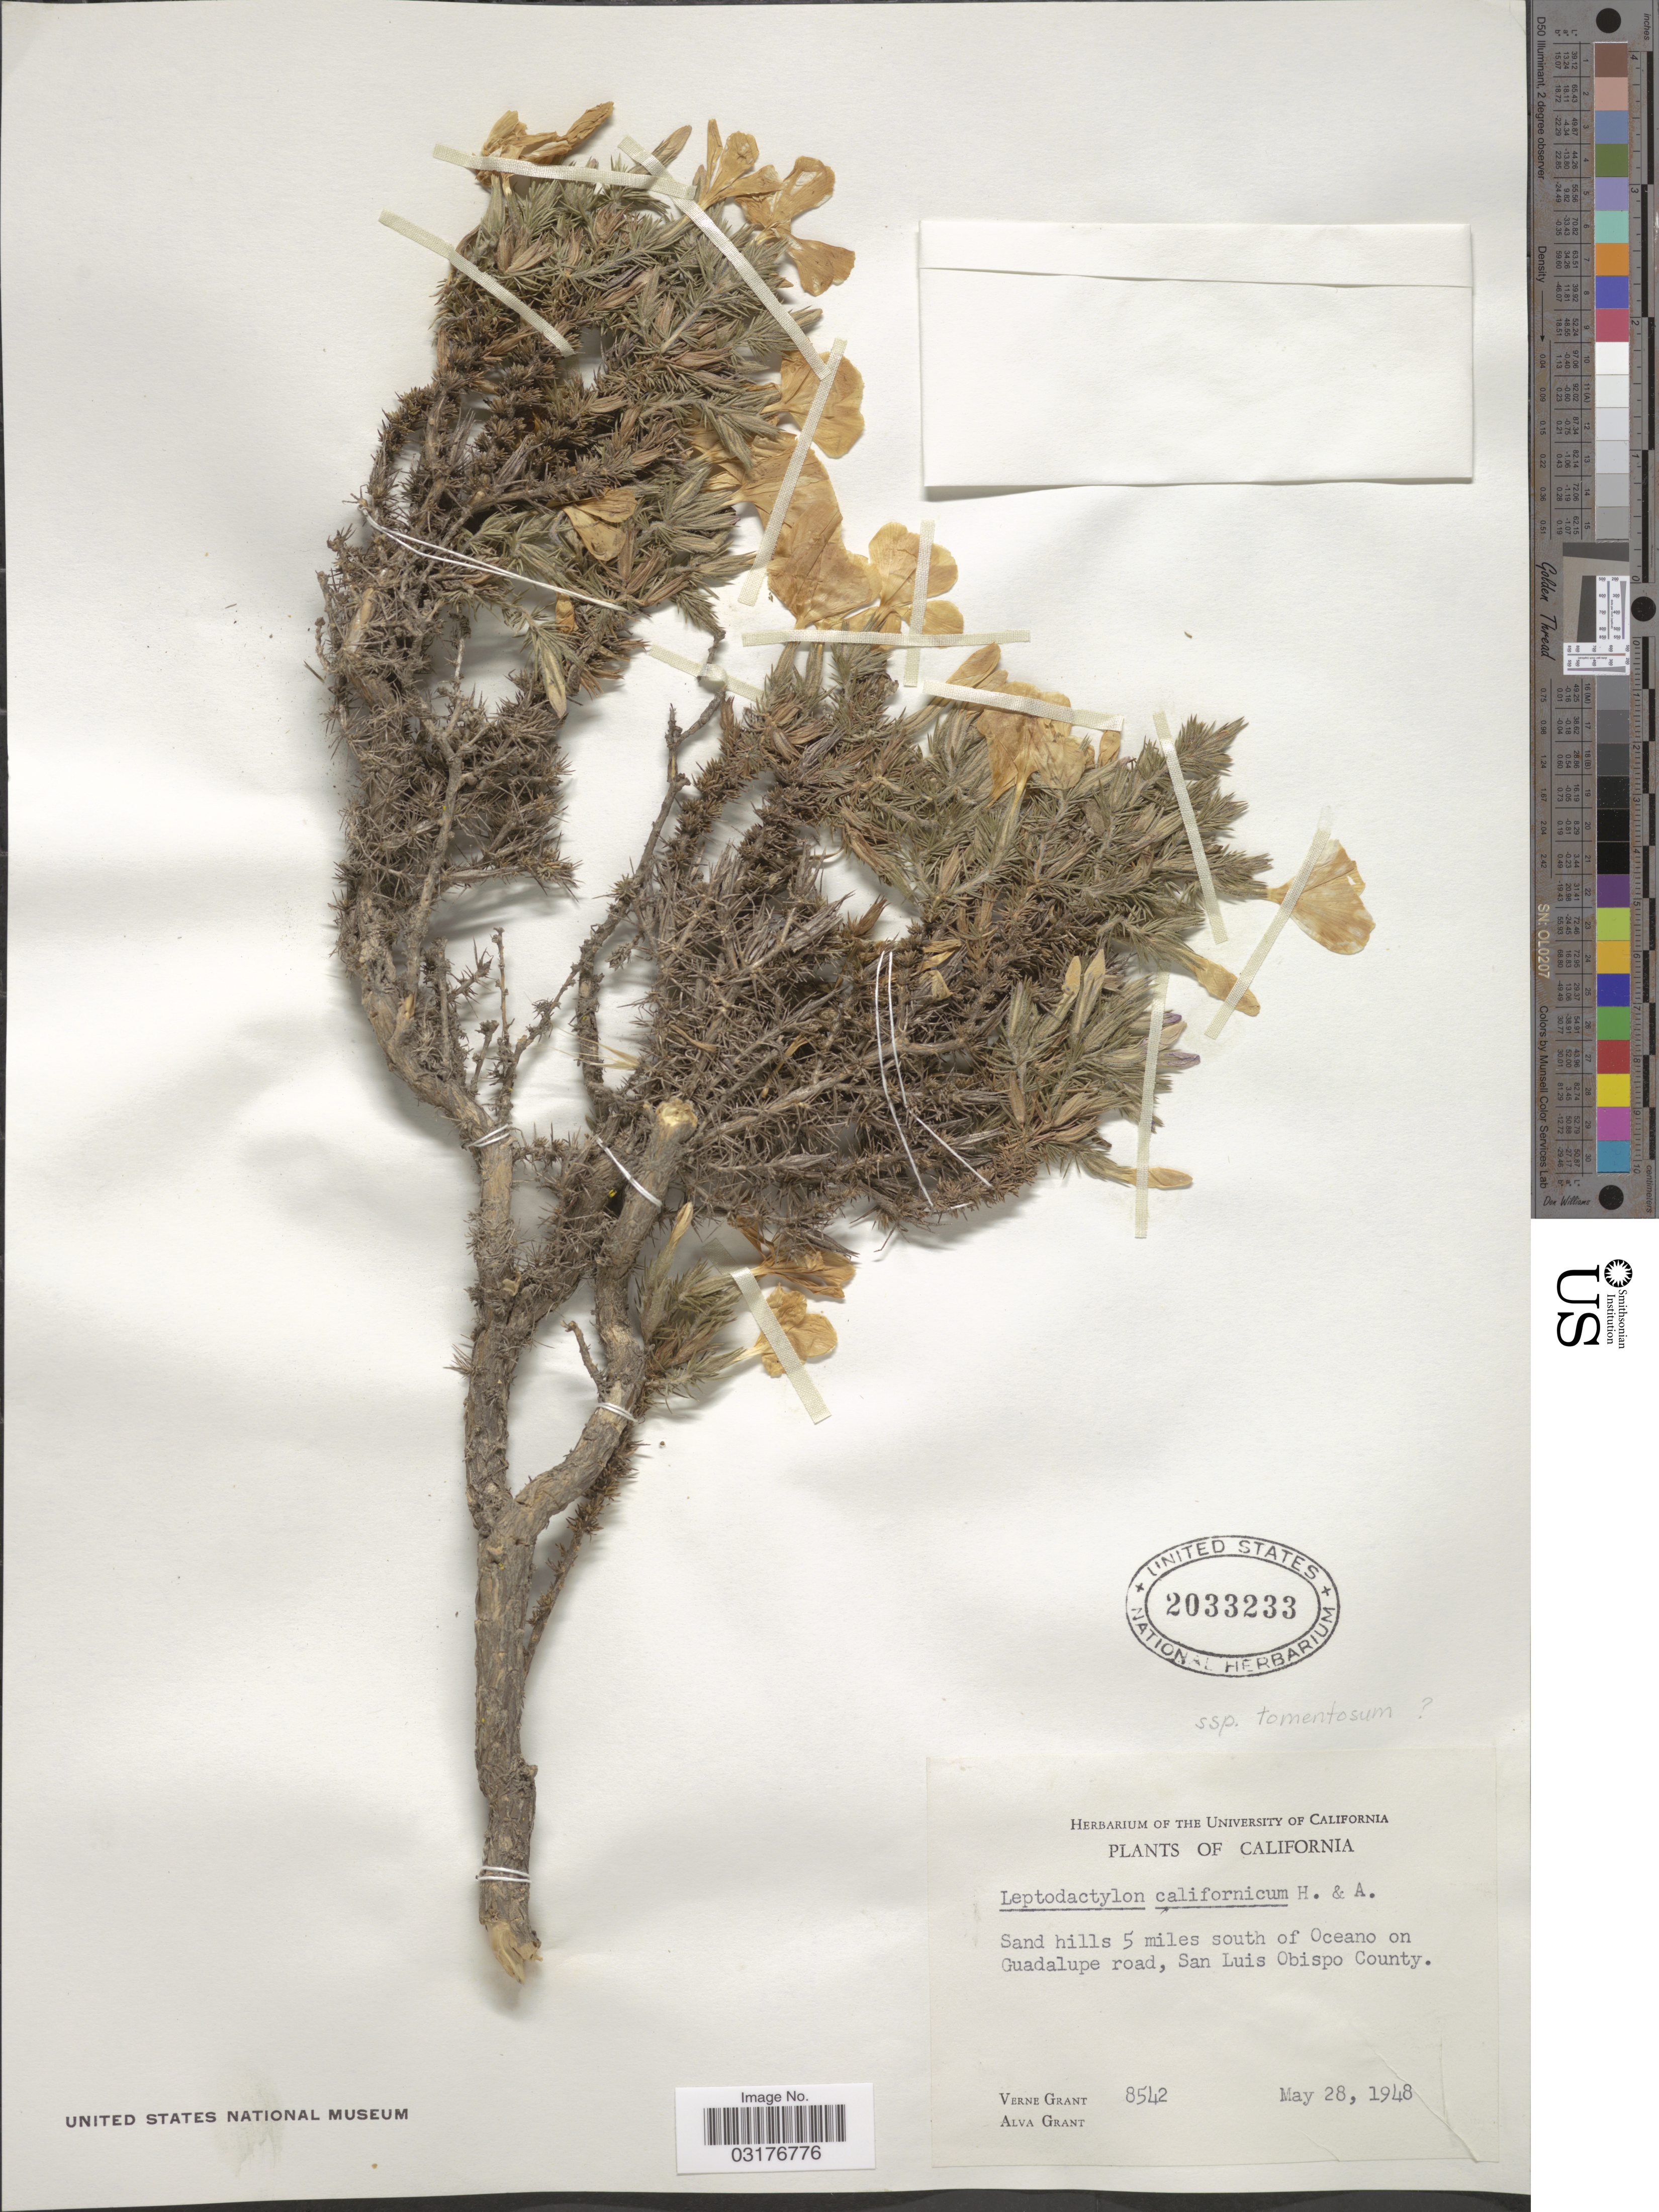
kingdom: Plantae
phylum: Tracheophyta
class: Magnoliopsida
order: Ericales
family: Polemoniaceae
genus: Linanthus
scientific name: Linanthus californicus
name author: (Hook. & Arn.) J.M. Porter & L.A. Johnson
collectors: V. Grant & A. Grant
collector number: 8542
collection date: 1948-05-28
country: United States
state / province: California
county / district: San Luis Obispo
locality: Sand hills 5 miles south of Oceano on Guadalupe road, San Luis Obispo County.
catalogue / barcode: US 2033233